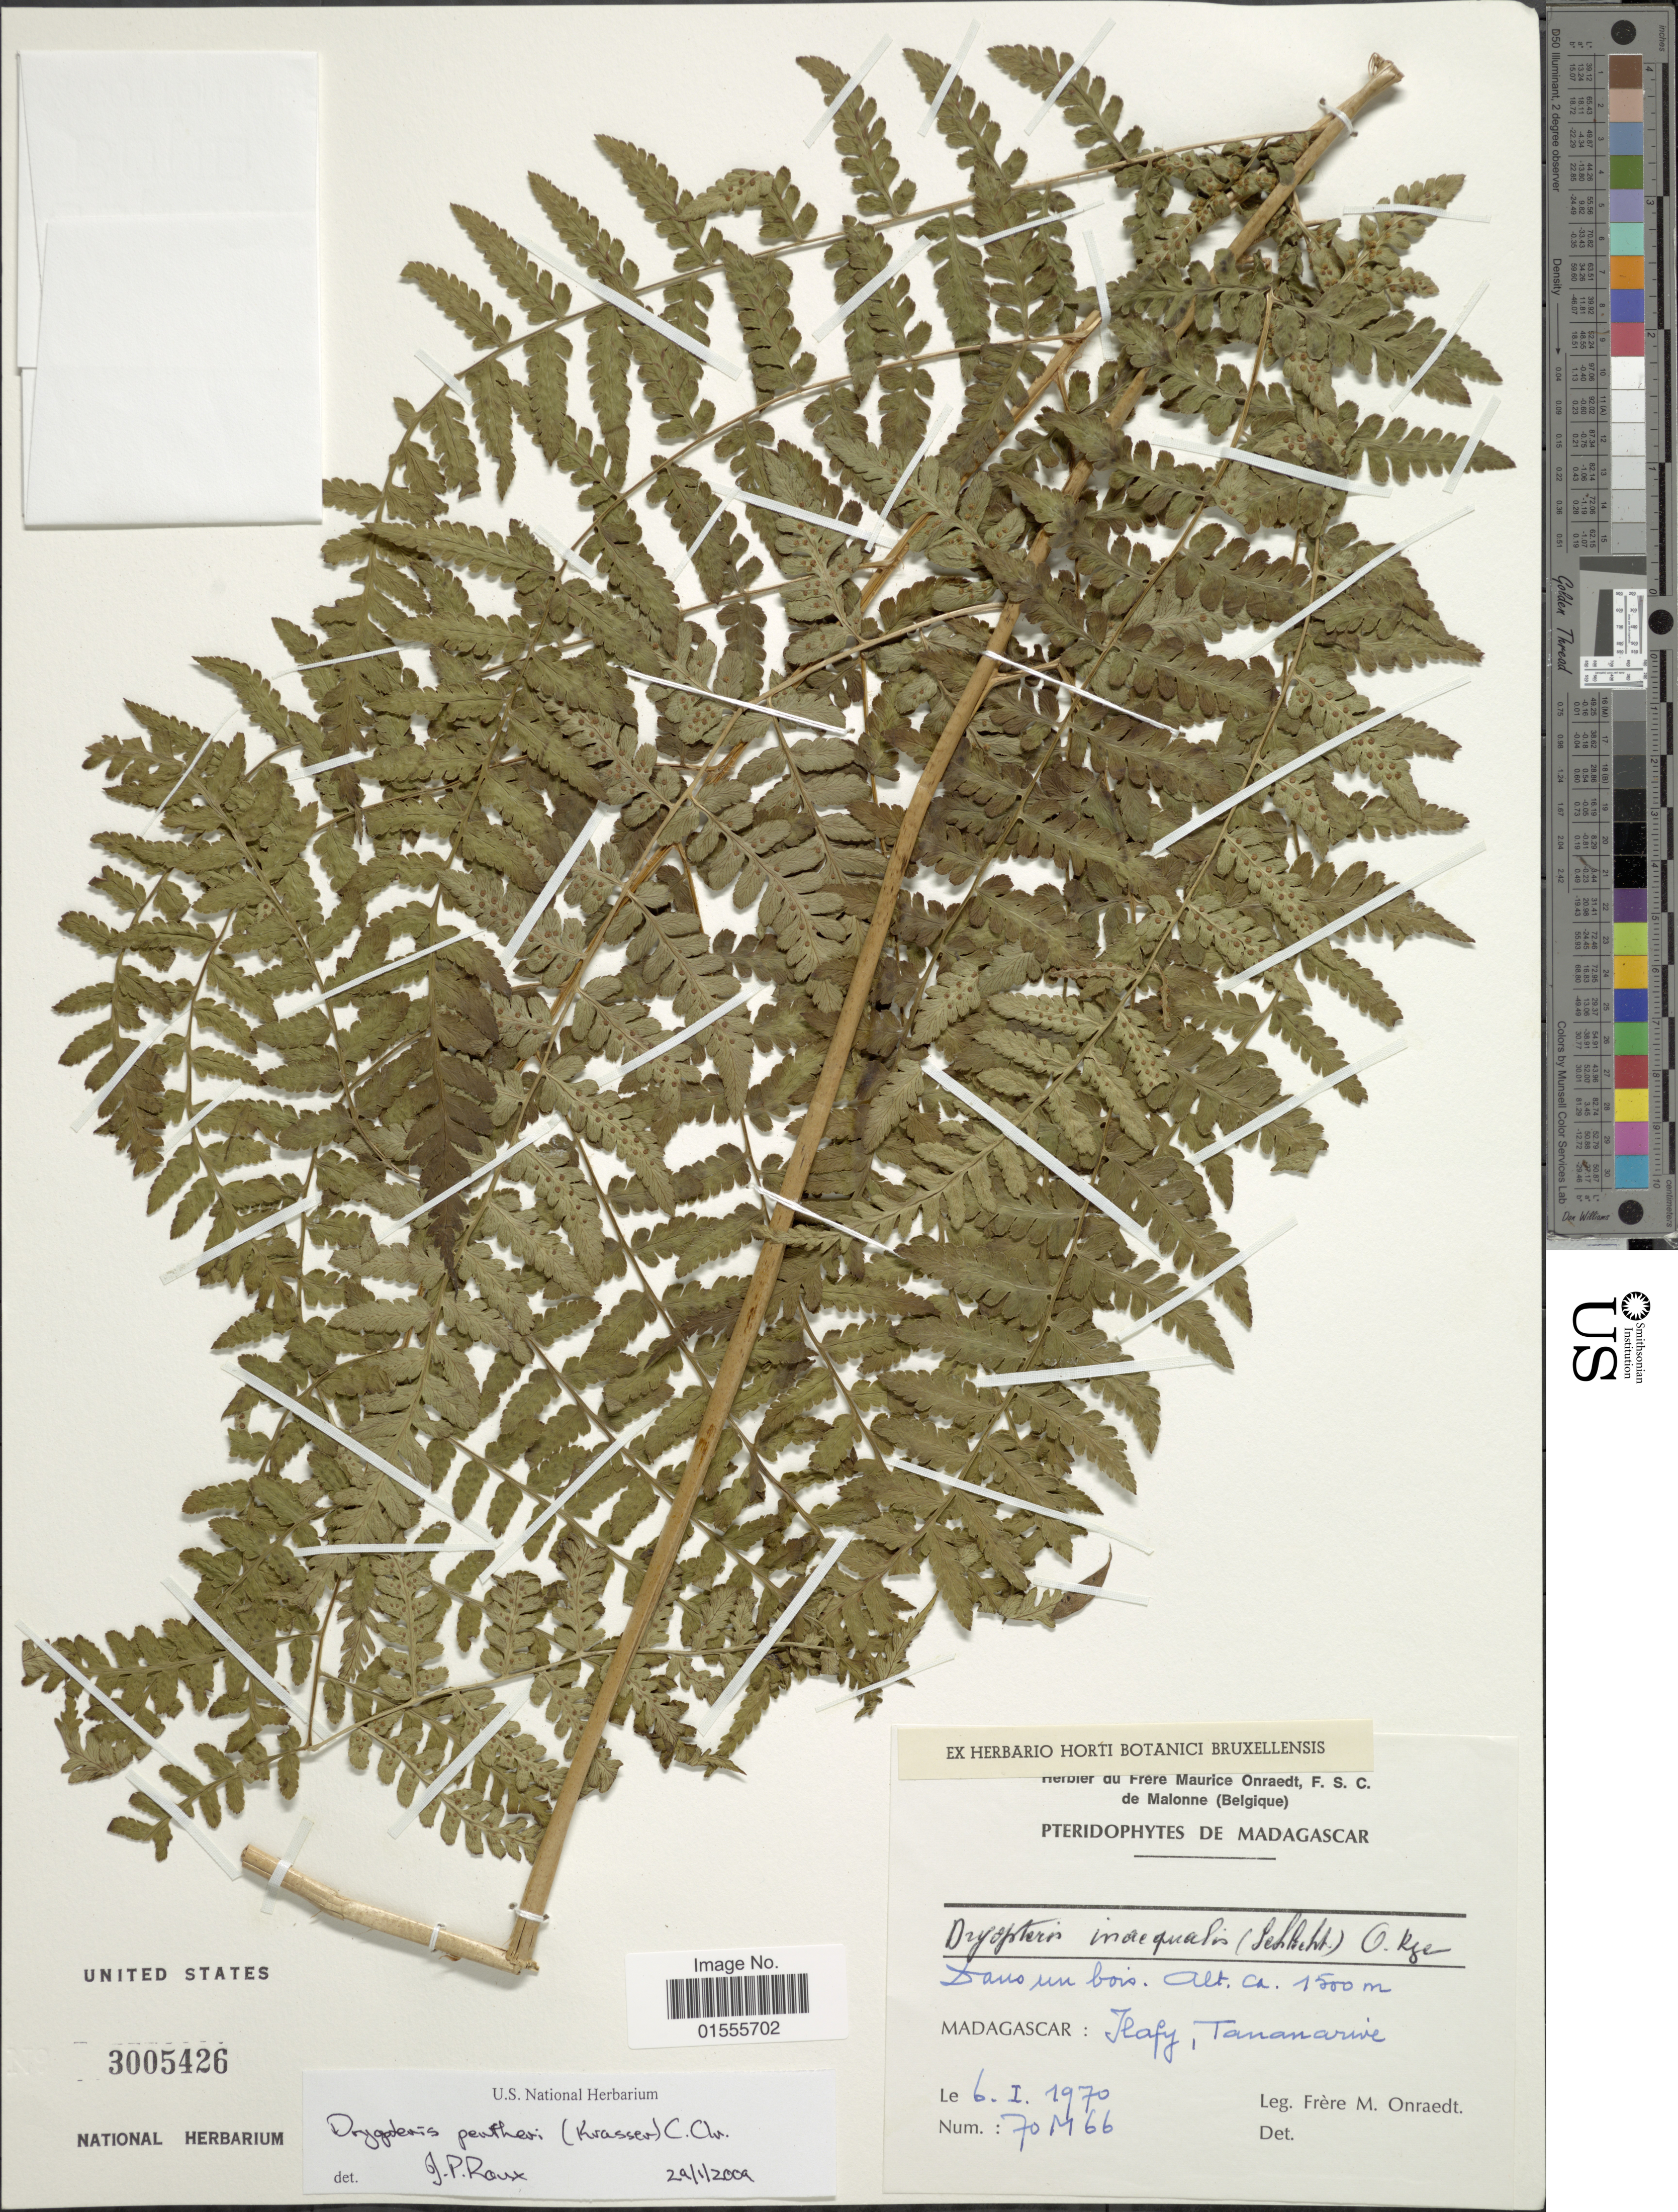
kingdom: Plantae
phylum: Tracheophyta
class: Polypodiopsida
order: Polypodiales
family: Dryopteridaceae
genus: Dryopteris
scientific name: Dryopteris pentheri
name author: (Krasser) C. Chr.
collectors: F. Onraedt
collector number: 70M66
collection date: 1970-01-06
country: Madagascar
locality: Tlafy, Tananarive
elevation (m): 1500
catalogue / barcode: US 3005426